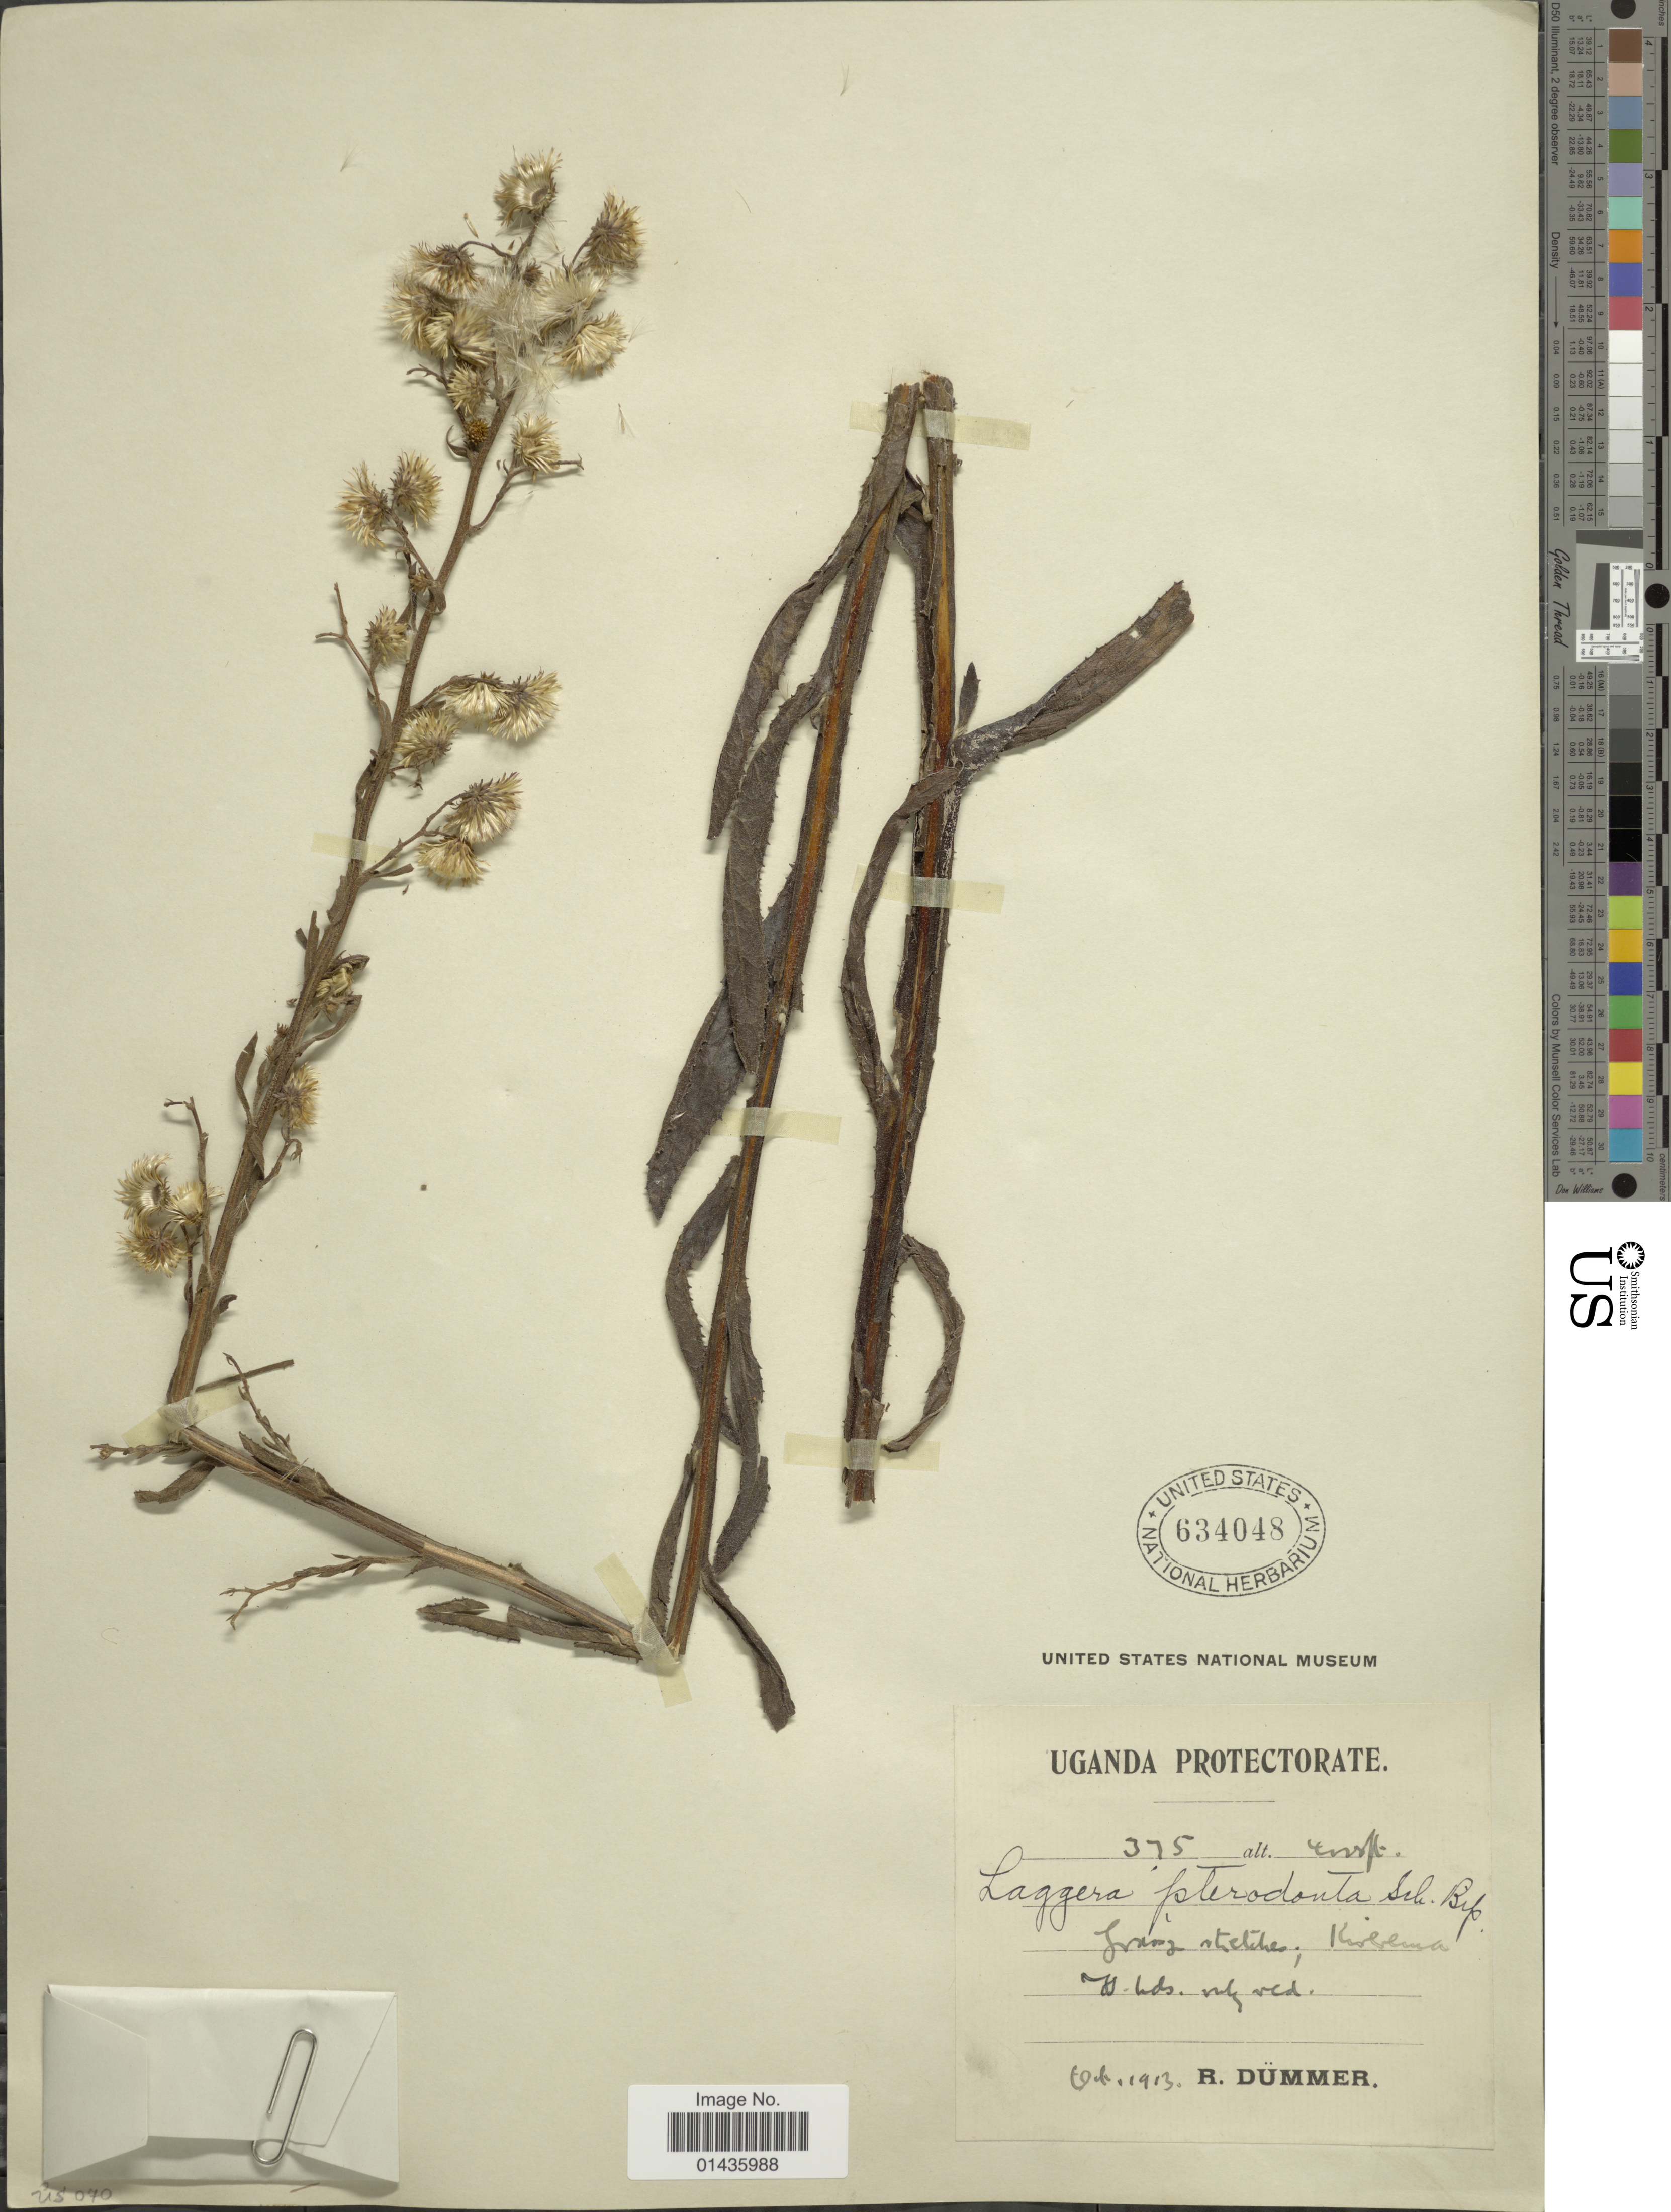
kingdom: Plantae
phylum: Tracheophyta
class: Magnoliopsida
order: Asterales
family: Asteraceae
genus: Laggera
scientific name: Laggera perrottetiana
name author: DC.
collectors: R. A. Dümmer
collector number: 375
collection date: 1913-10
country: Uganda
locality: Kirerema.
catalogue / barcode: US 634048